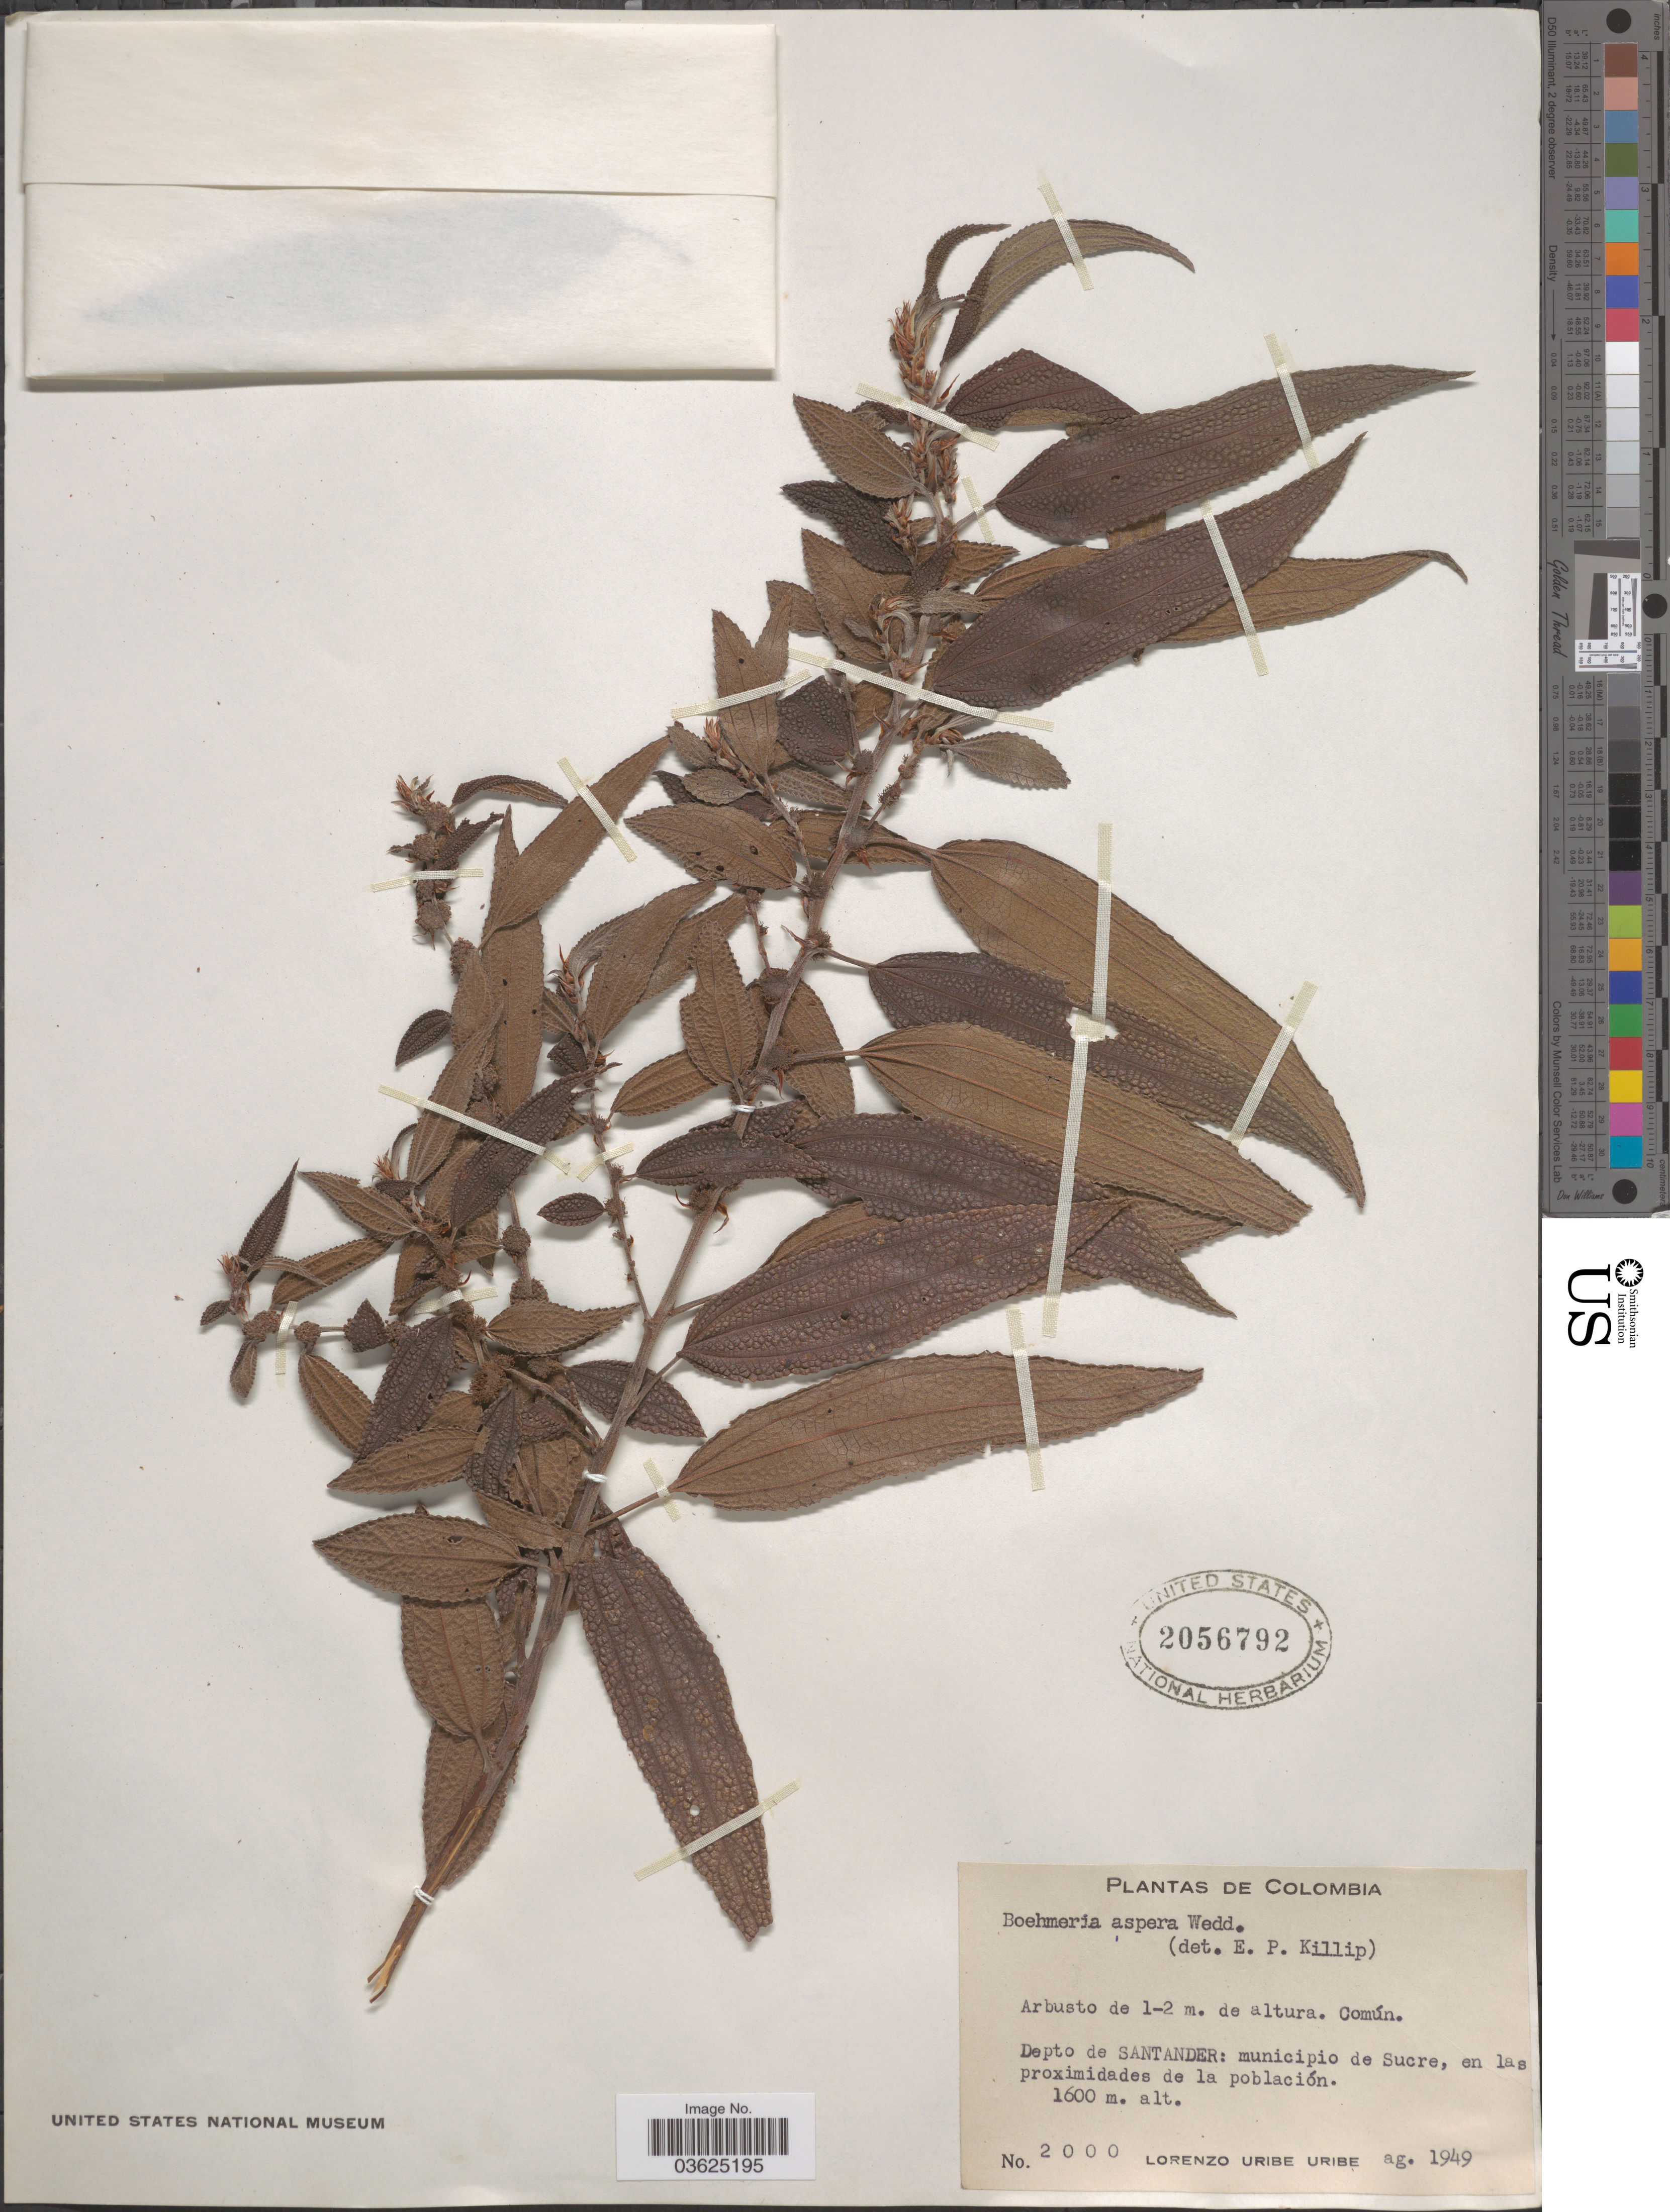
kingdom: Plantae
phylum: Tracheophyta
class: Magnoliopsida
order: Rosales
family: Urticaceae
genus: Boehmeria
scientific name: Boehmeria aspera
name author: Wedd.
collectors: L. Uribe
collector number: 2000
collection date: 1949-08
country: Colombia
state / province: Santander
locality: Depto de Santander: municipio de Sucre, en las proximidades de la población.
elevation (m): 1600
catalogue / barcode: US 2056792